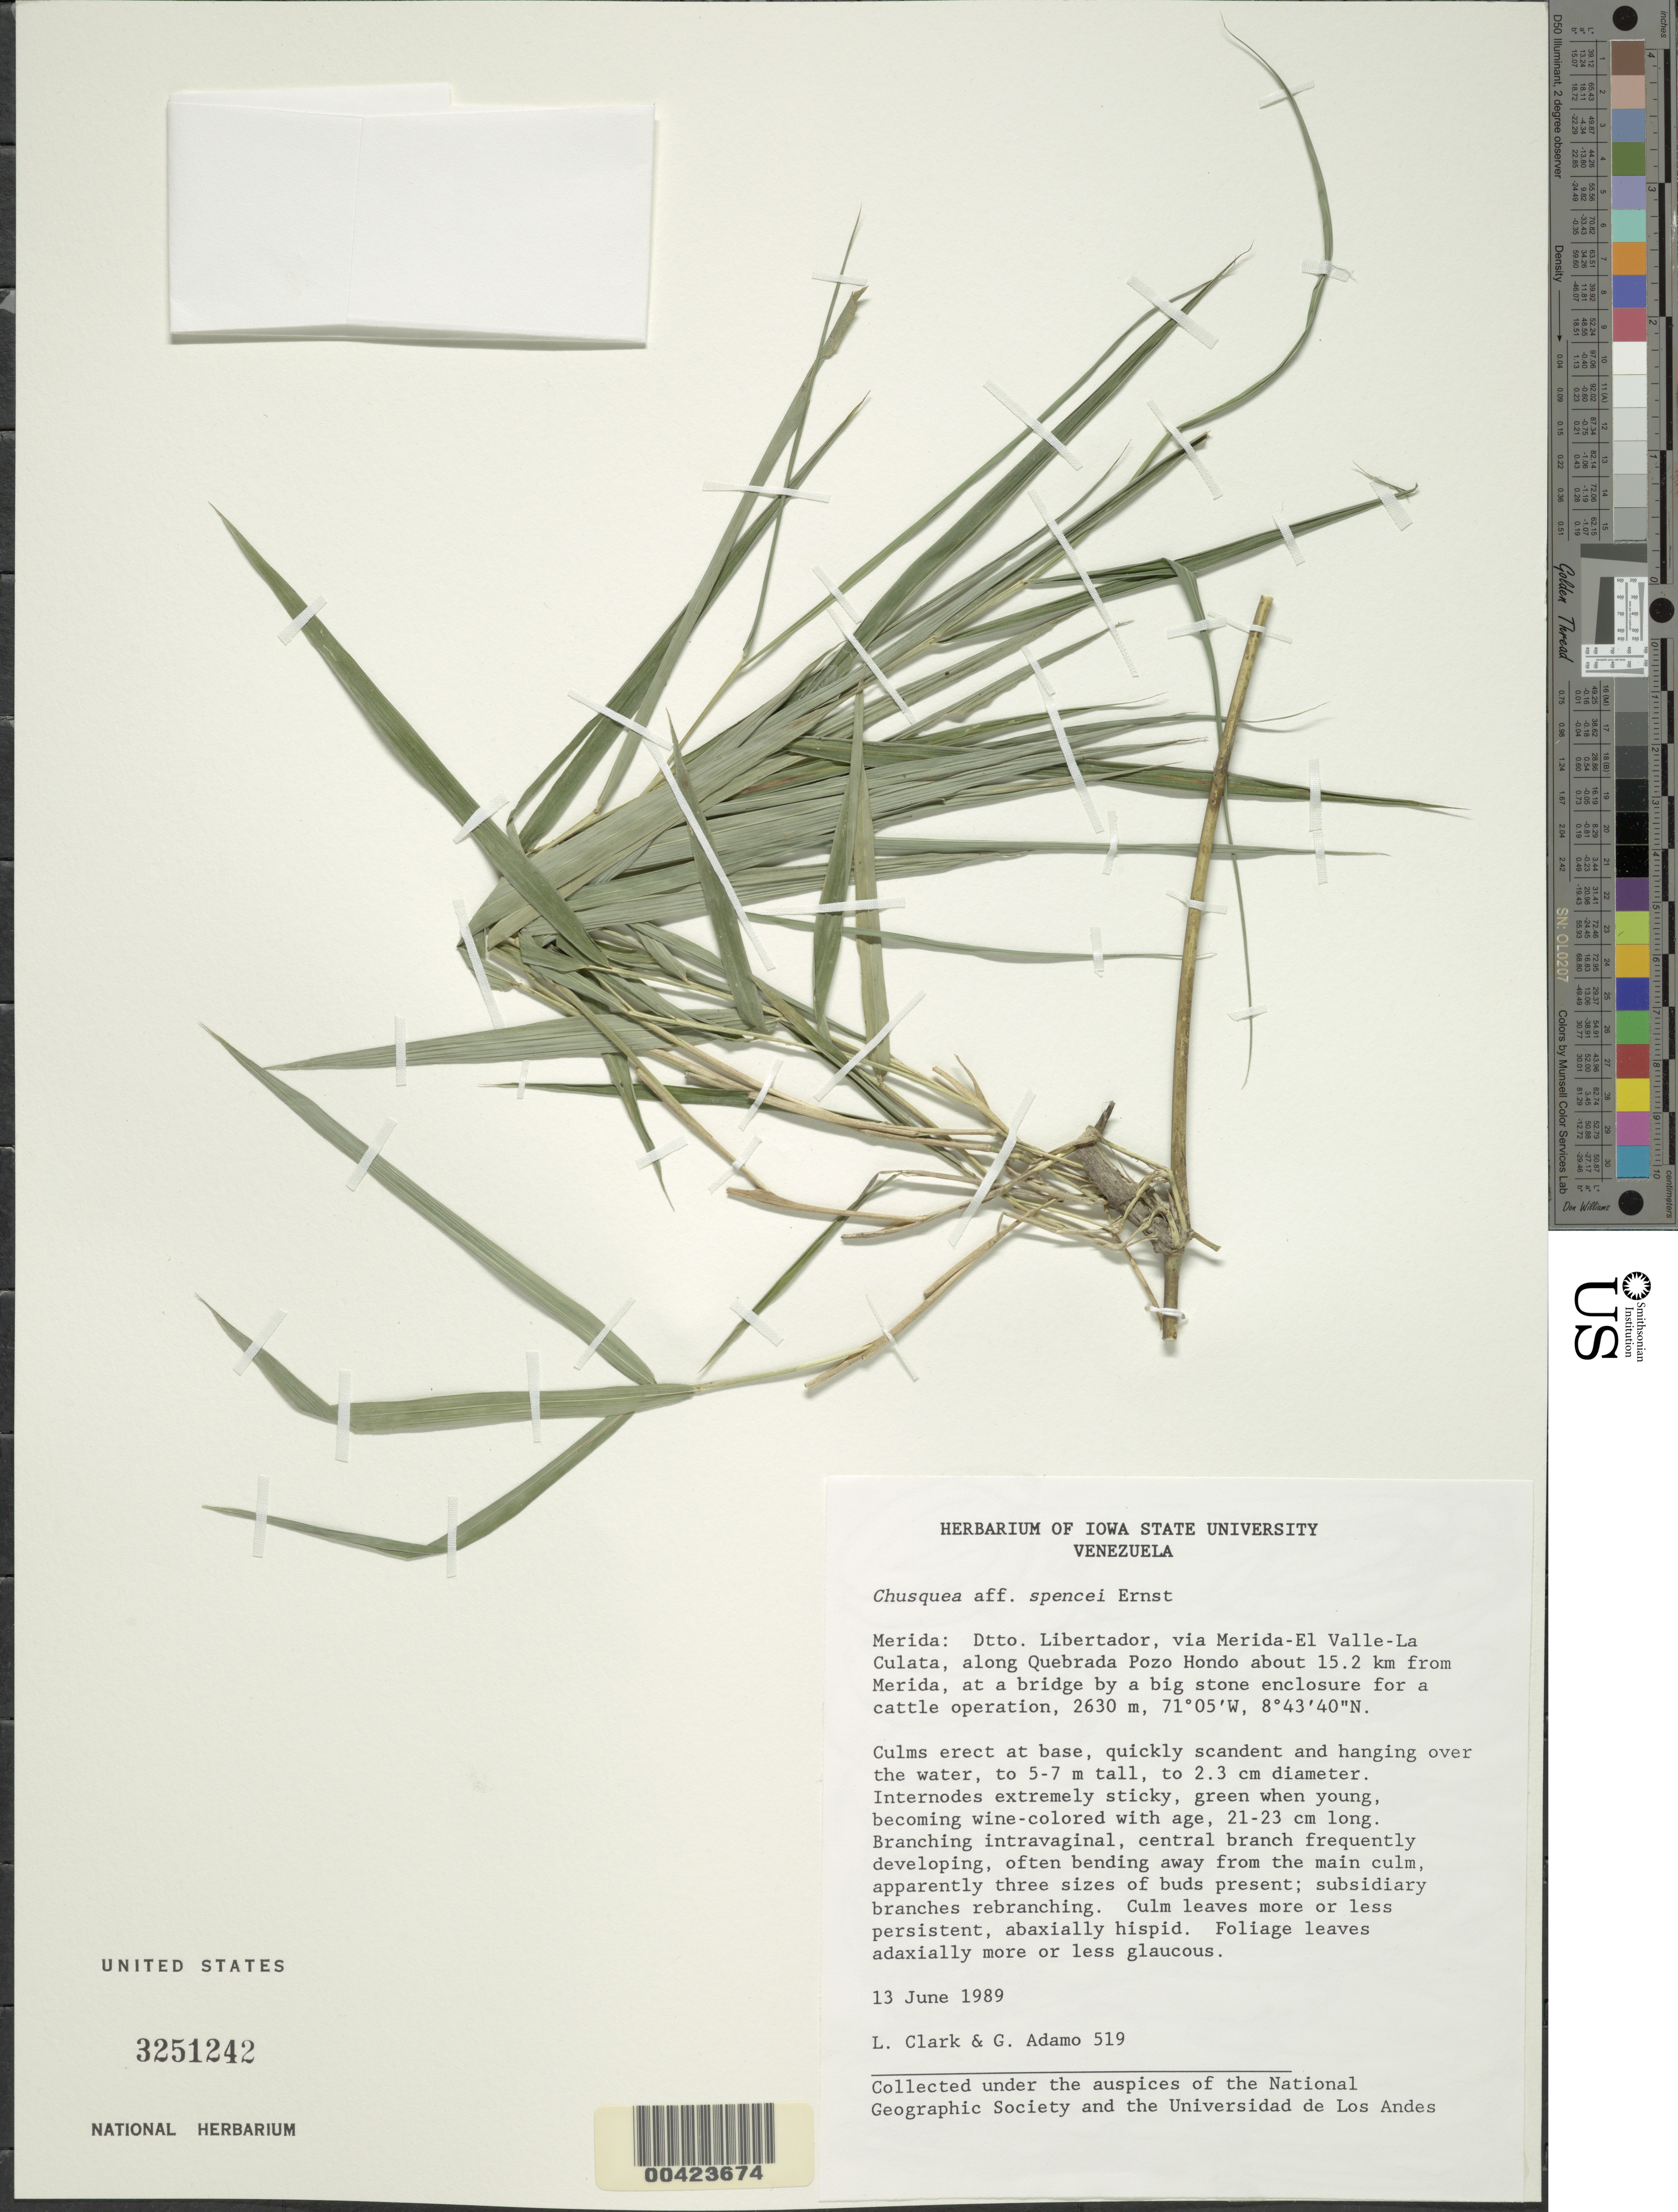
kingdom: Plantae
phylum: Tracheophyta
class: Liliopsida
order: Poales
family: Poaceae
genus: Chusquea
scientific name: Chusquea spencei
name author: Ernst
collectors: L. G. Clark & G. Adamo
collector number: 519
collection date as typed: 13 Jun 1989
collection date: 1989-06-13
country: Venezuela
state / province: Mérida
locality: Quebrada pozo honda; via merida - el valle - la culata; about 15.2 km from merida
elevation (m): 2630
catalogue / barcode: US 3251242